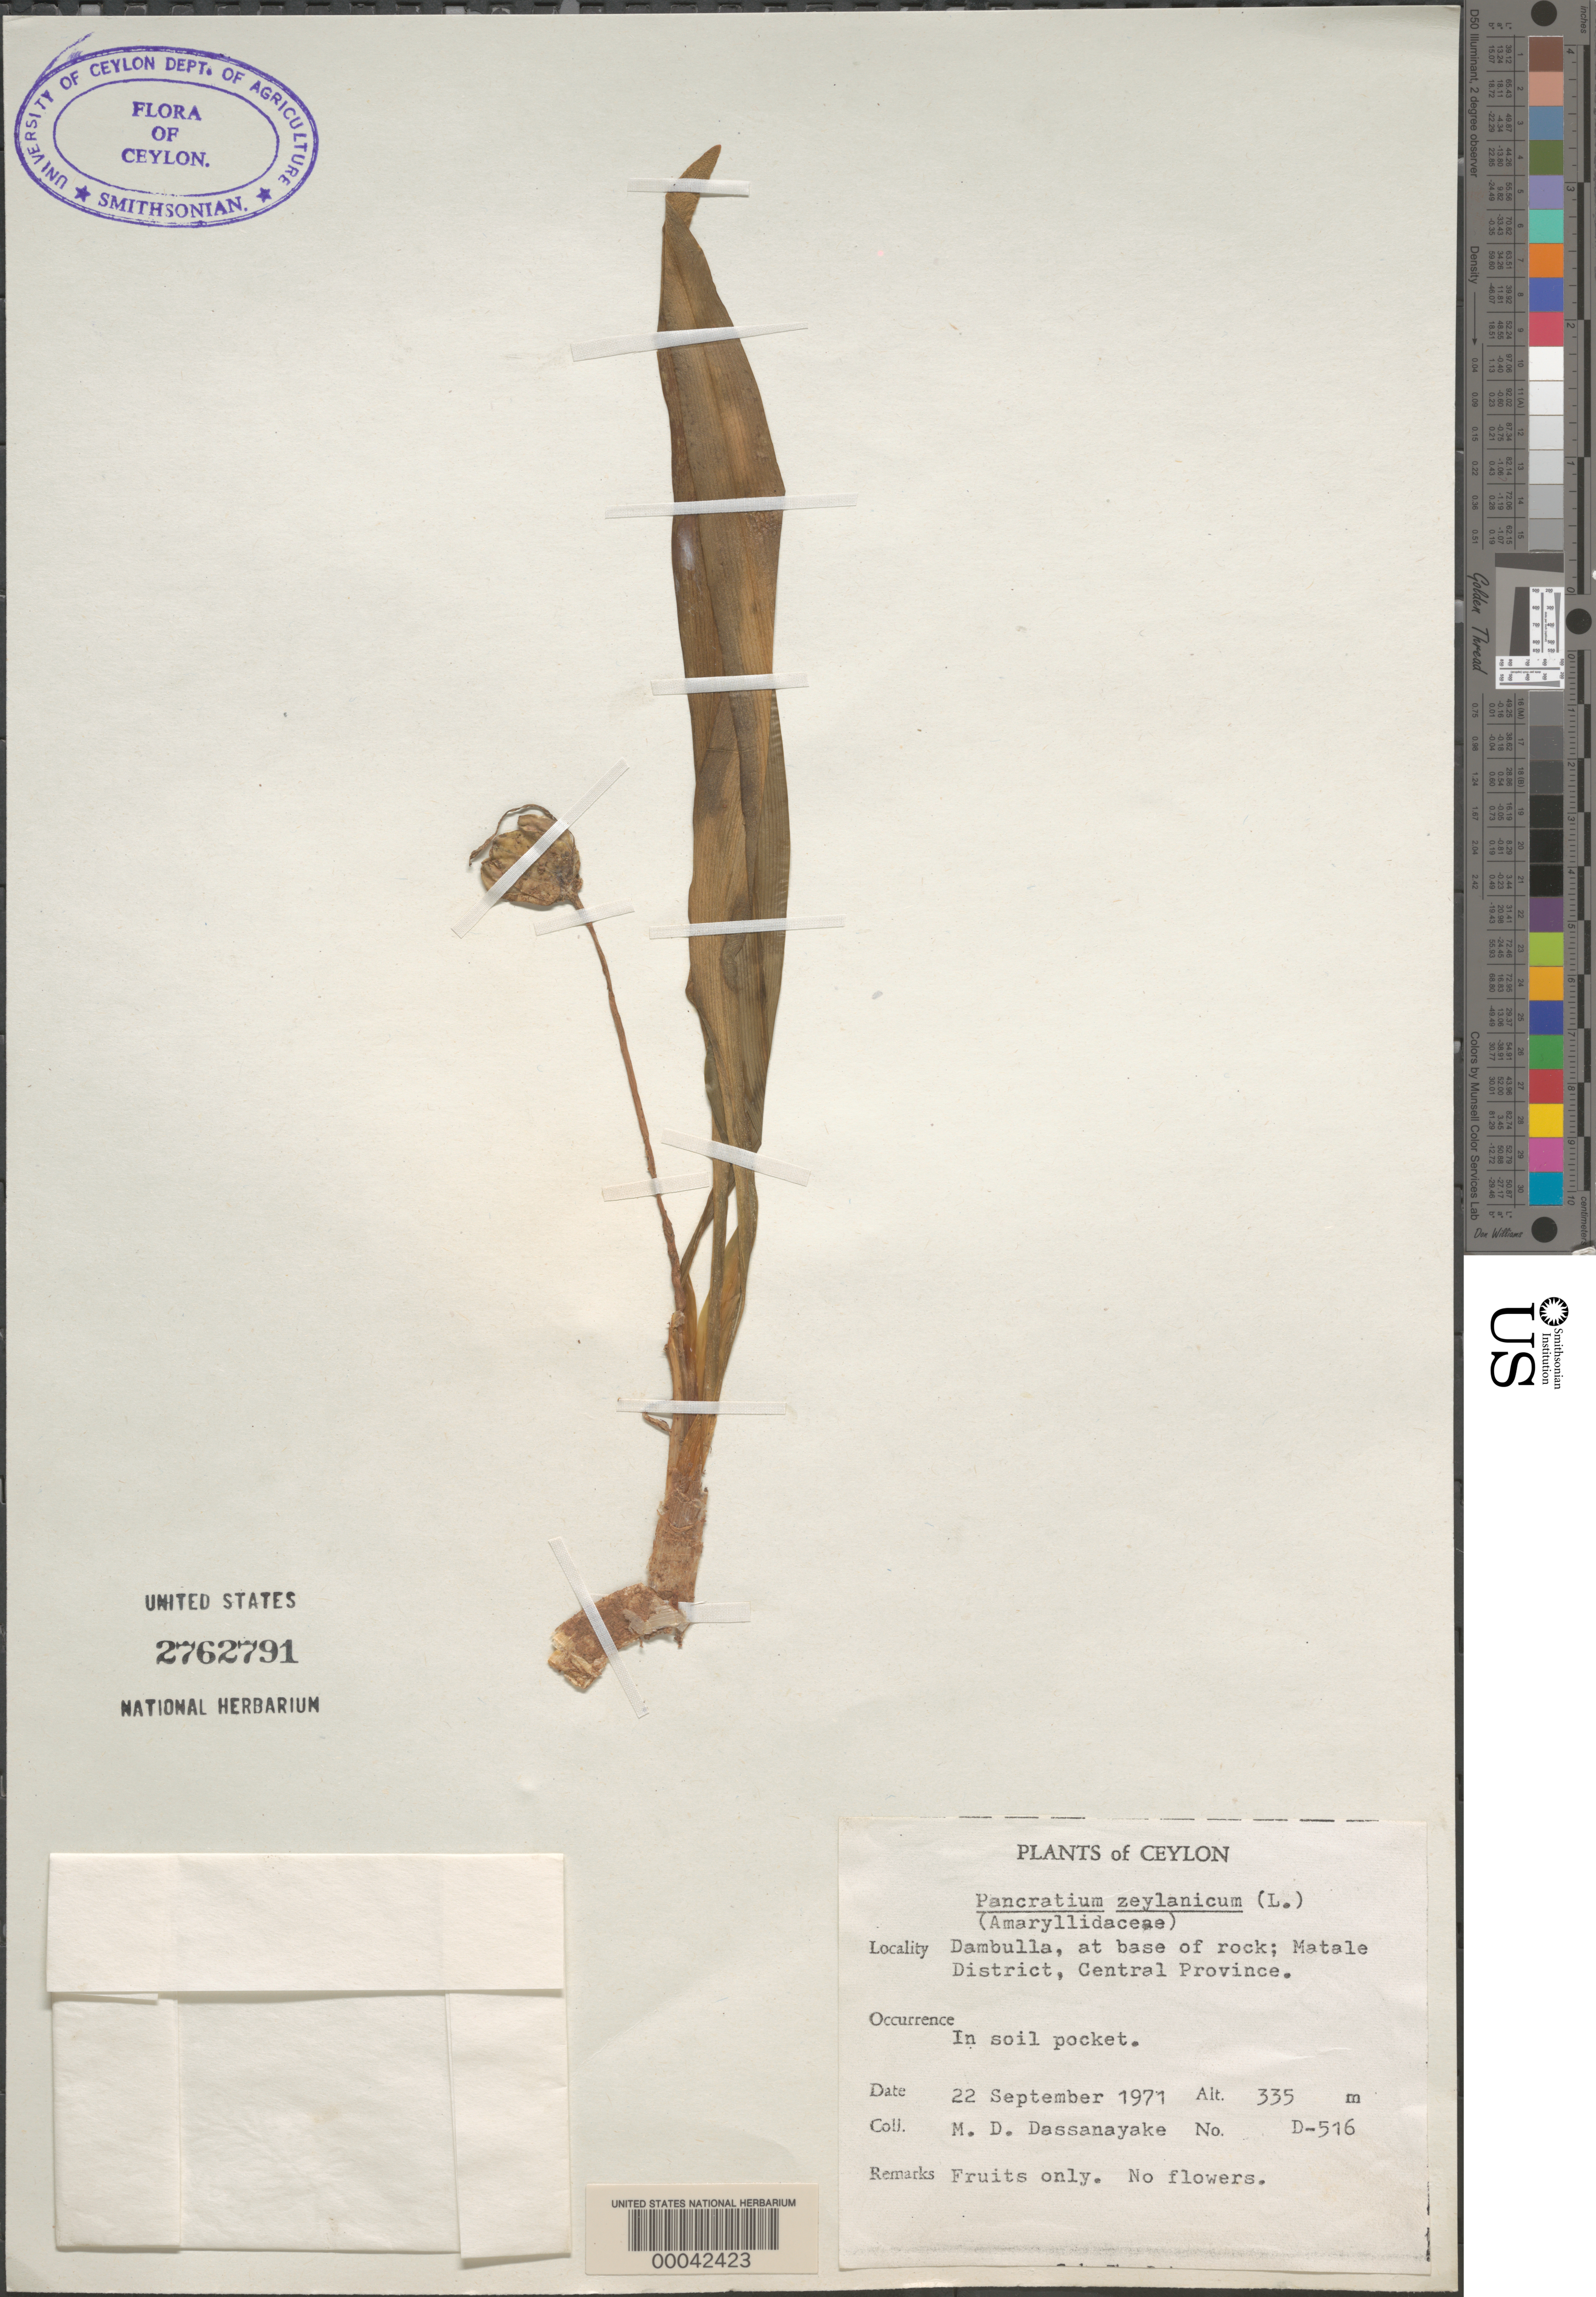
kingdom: Plantae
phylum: Tracheophyta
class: Liliopsida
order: Asparagales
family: Amaryllidaceae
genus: Pancratium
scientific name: Pancratium zeylanicum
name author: L.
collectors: M. Dassanayake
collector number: D-516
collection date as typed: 22 Sep 1971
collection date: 1971-09-22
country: Sri Lanka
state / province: Central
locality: Dambulla, at base of rock; matale district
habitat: In soil pocket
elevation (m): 335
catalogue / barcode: US 2762791